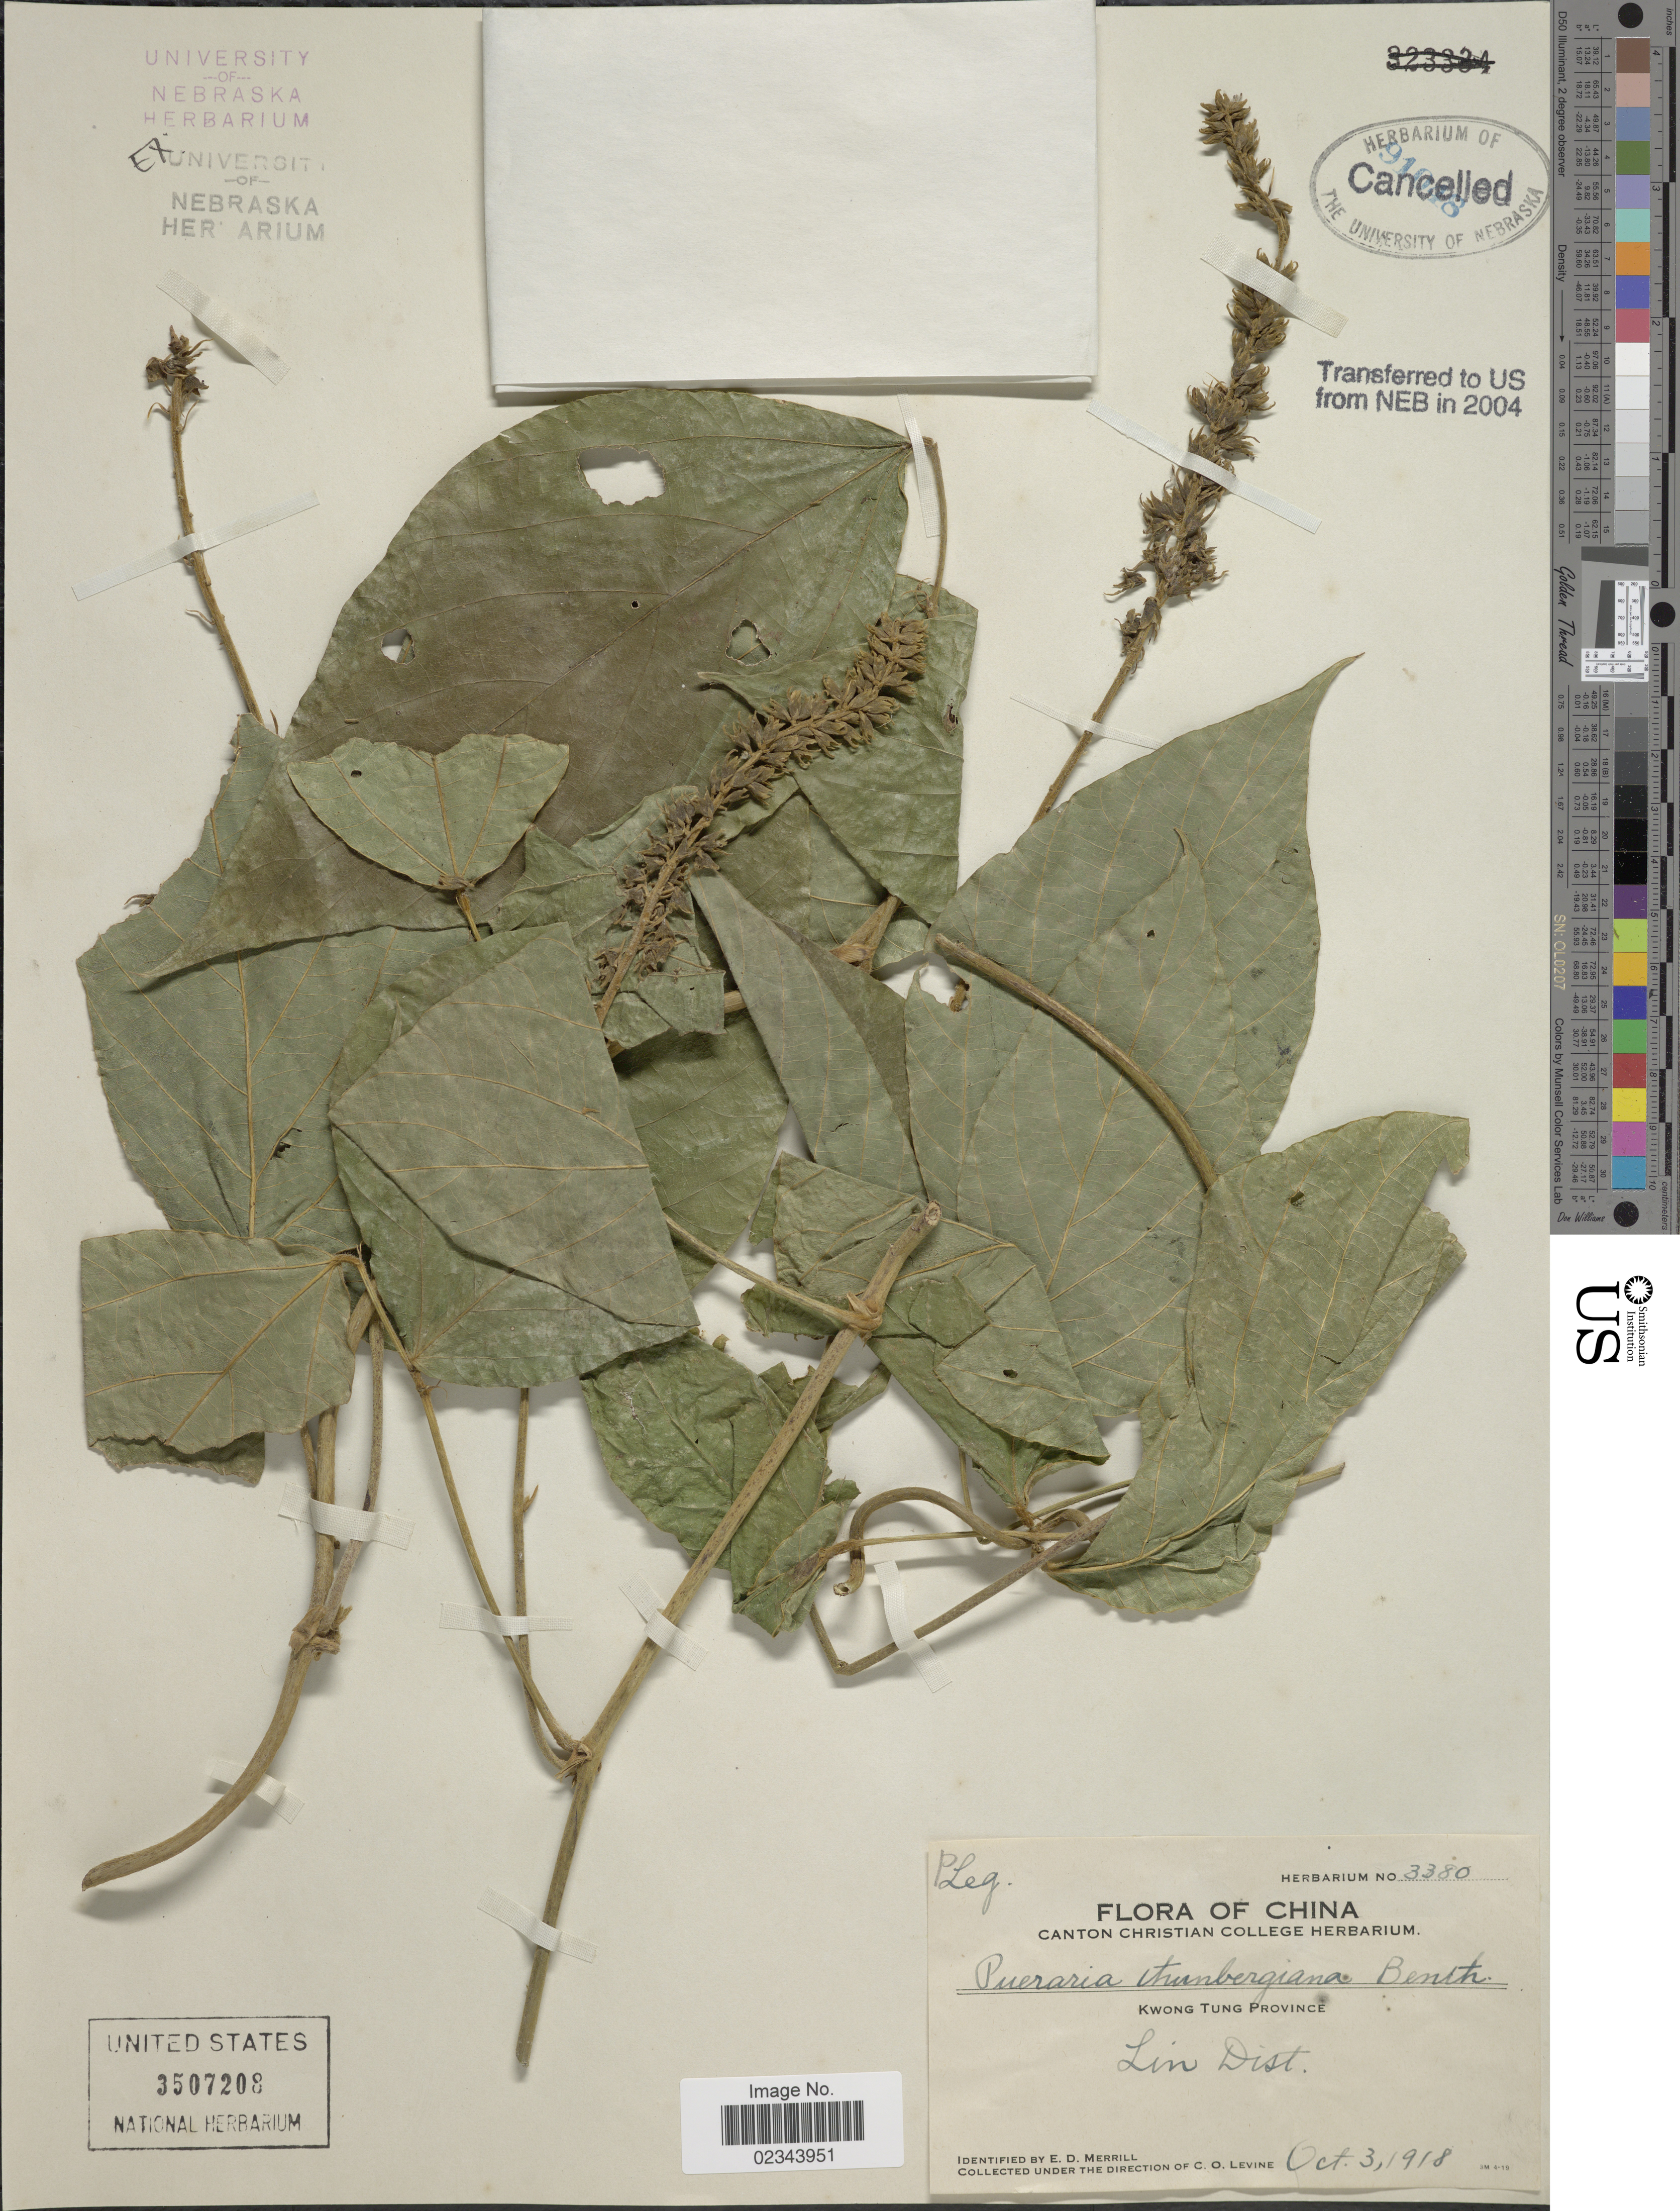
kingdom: Plantae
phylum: Tracheophyta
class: Magnoliopsida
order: Fabales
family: Fabaceae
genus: Pueraria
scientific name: Pueraria lobata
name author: (Willd.) Ohwi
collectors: C. O. Levine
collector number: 3380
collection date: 1918-10-03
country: China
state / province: Guangdong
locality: Kwong Tung Province. Lin Dist.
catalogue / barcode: US 3507208